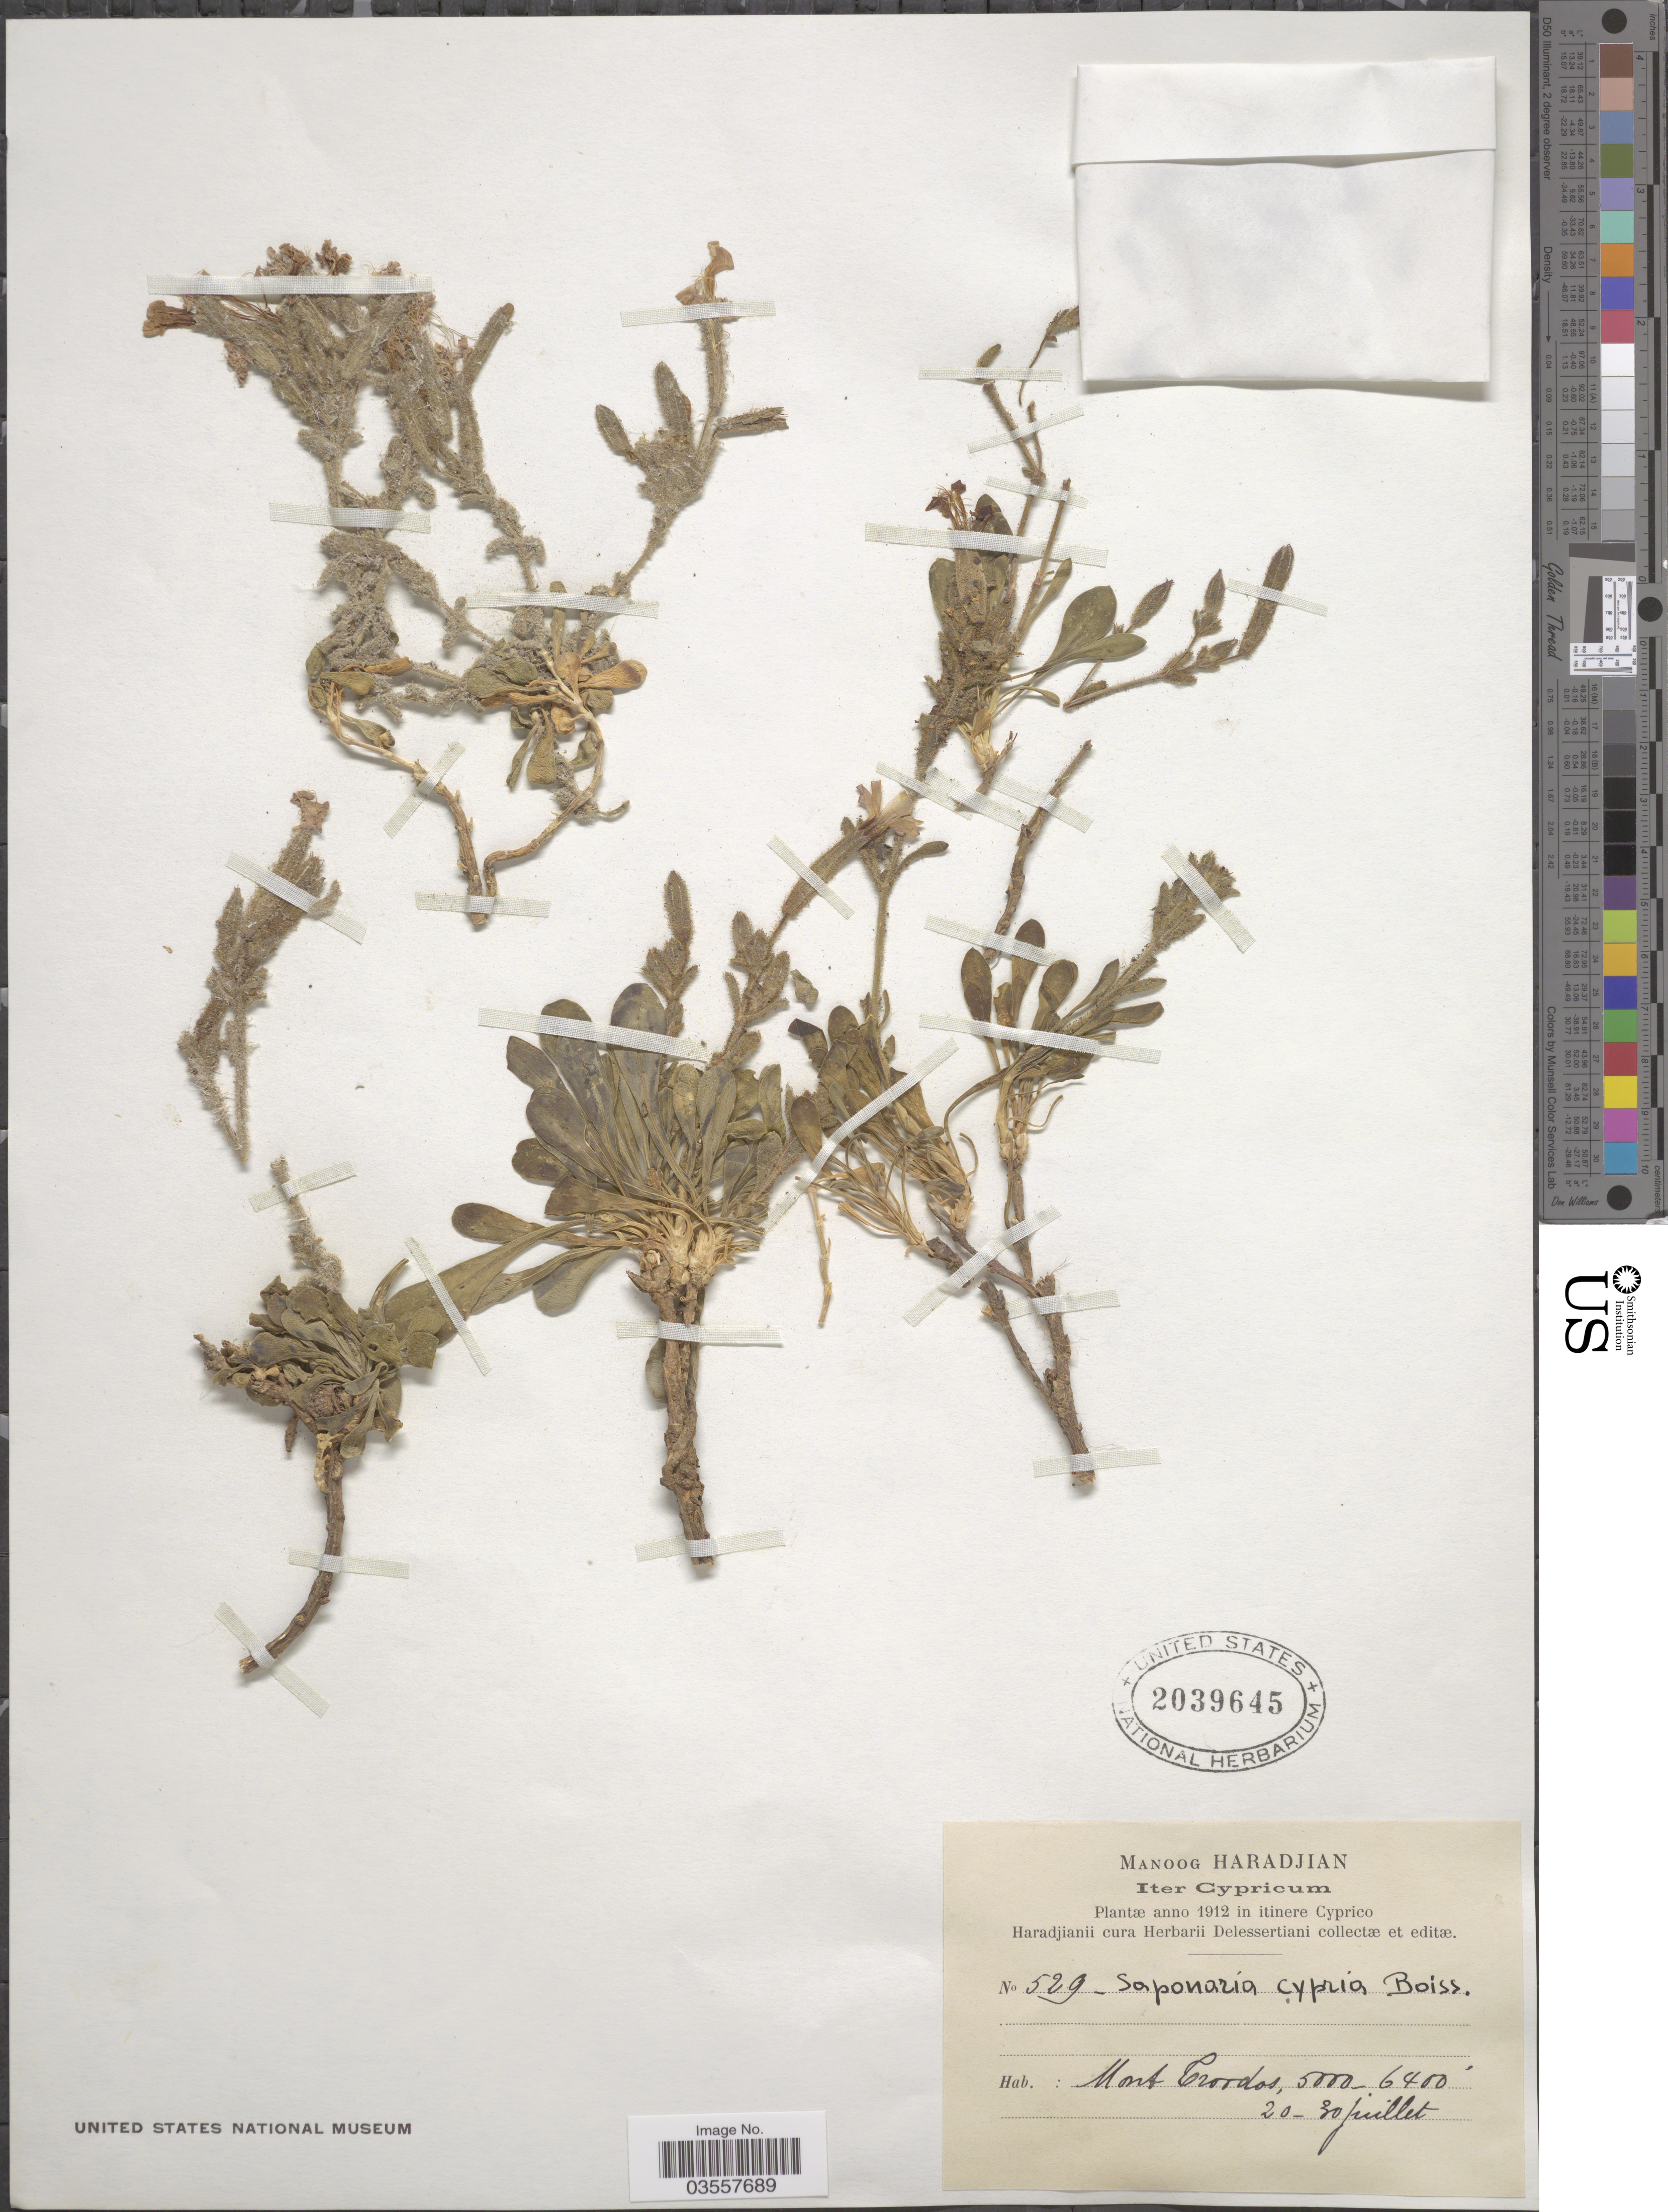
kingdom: Plantae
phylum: Tracheophyta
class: Magnoliopsida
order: Caryophyllales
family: Caryophyllaceae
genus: Saponaria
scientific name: Saponaria cypria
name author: Boiss.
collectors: M. Haradjian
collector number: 529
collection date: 1912-06-20/1912-06-30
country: Cyprus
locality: Iter Cypricum. Mont Troodos.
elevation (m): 1524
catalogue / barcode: US 2039645